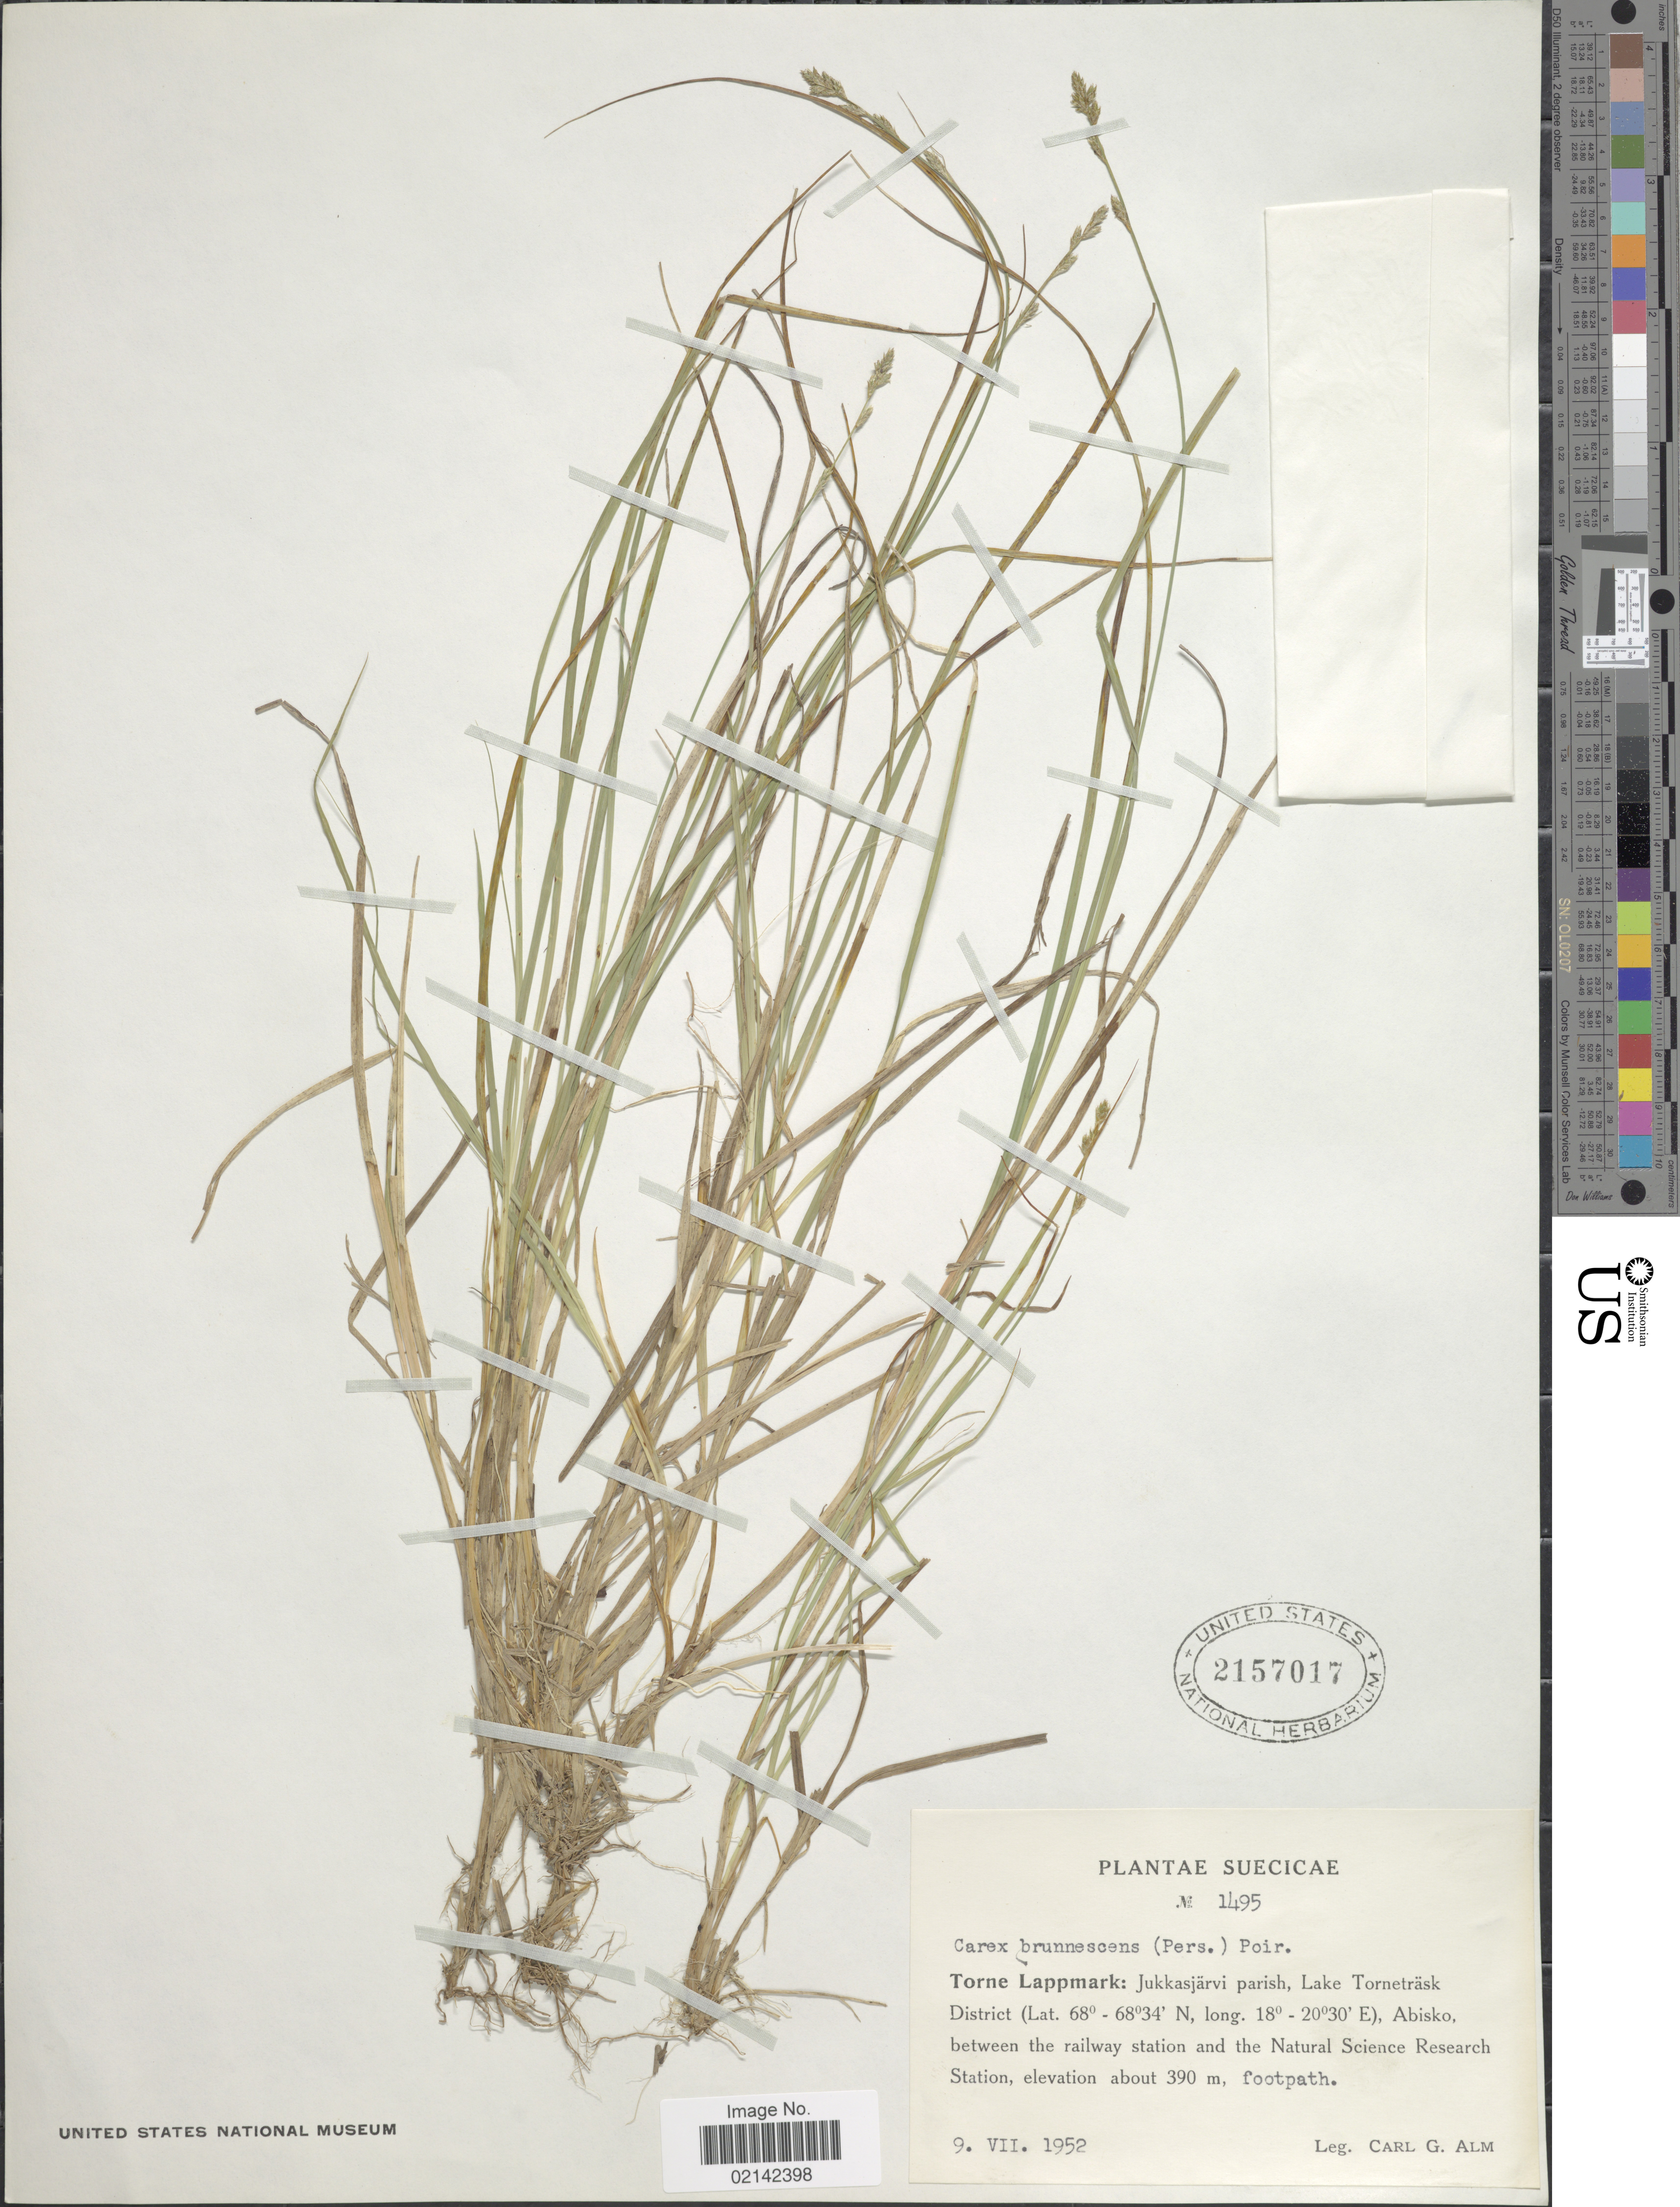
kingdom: Plantae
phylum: Tracheophyta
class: Liliopsida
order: Poales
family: Cyperaceae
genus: Carex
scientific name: Carex brunnescens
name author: (Pers.) Poir.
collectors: C. G. Alm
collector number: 1495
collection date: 1952-07-09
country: Sweden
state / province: Norrbotten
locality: Suecicae, Torne Lappmark: Jukkasjarvi parish, Lake Tornetrask District, Abisko, between the railway station and the Natural Science Research Station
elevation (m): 390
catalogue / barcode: US 2157017